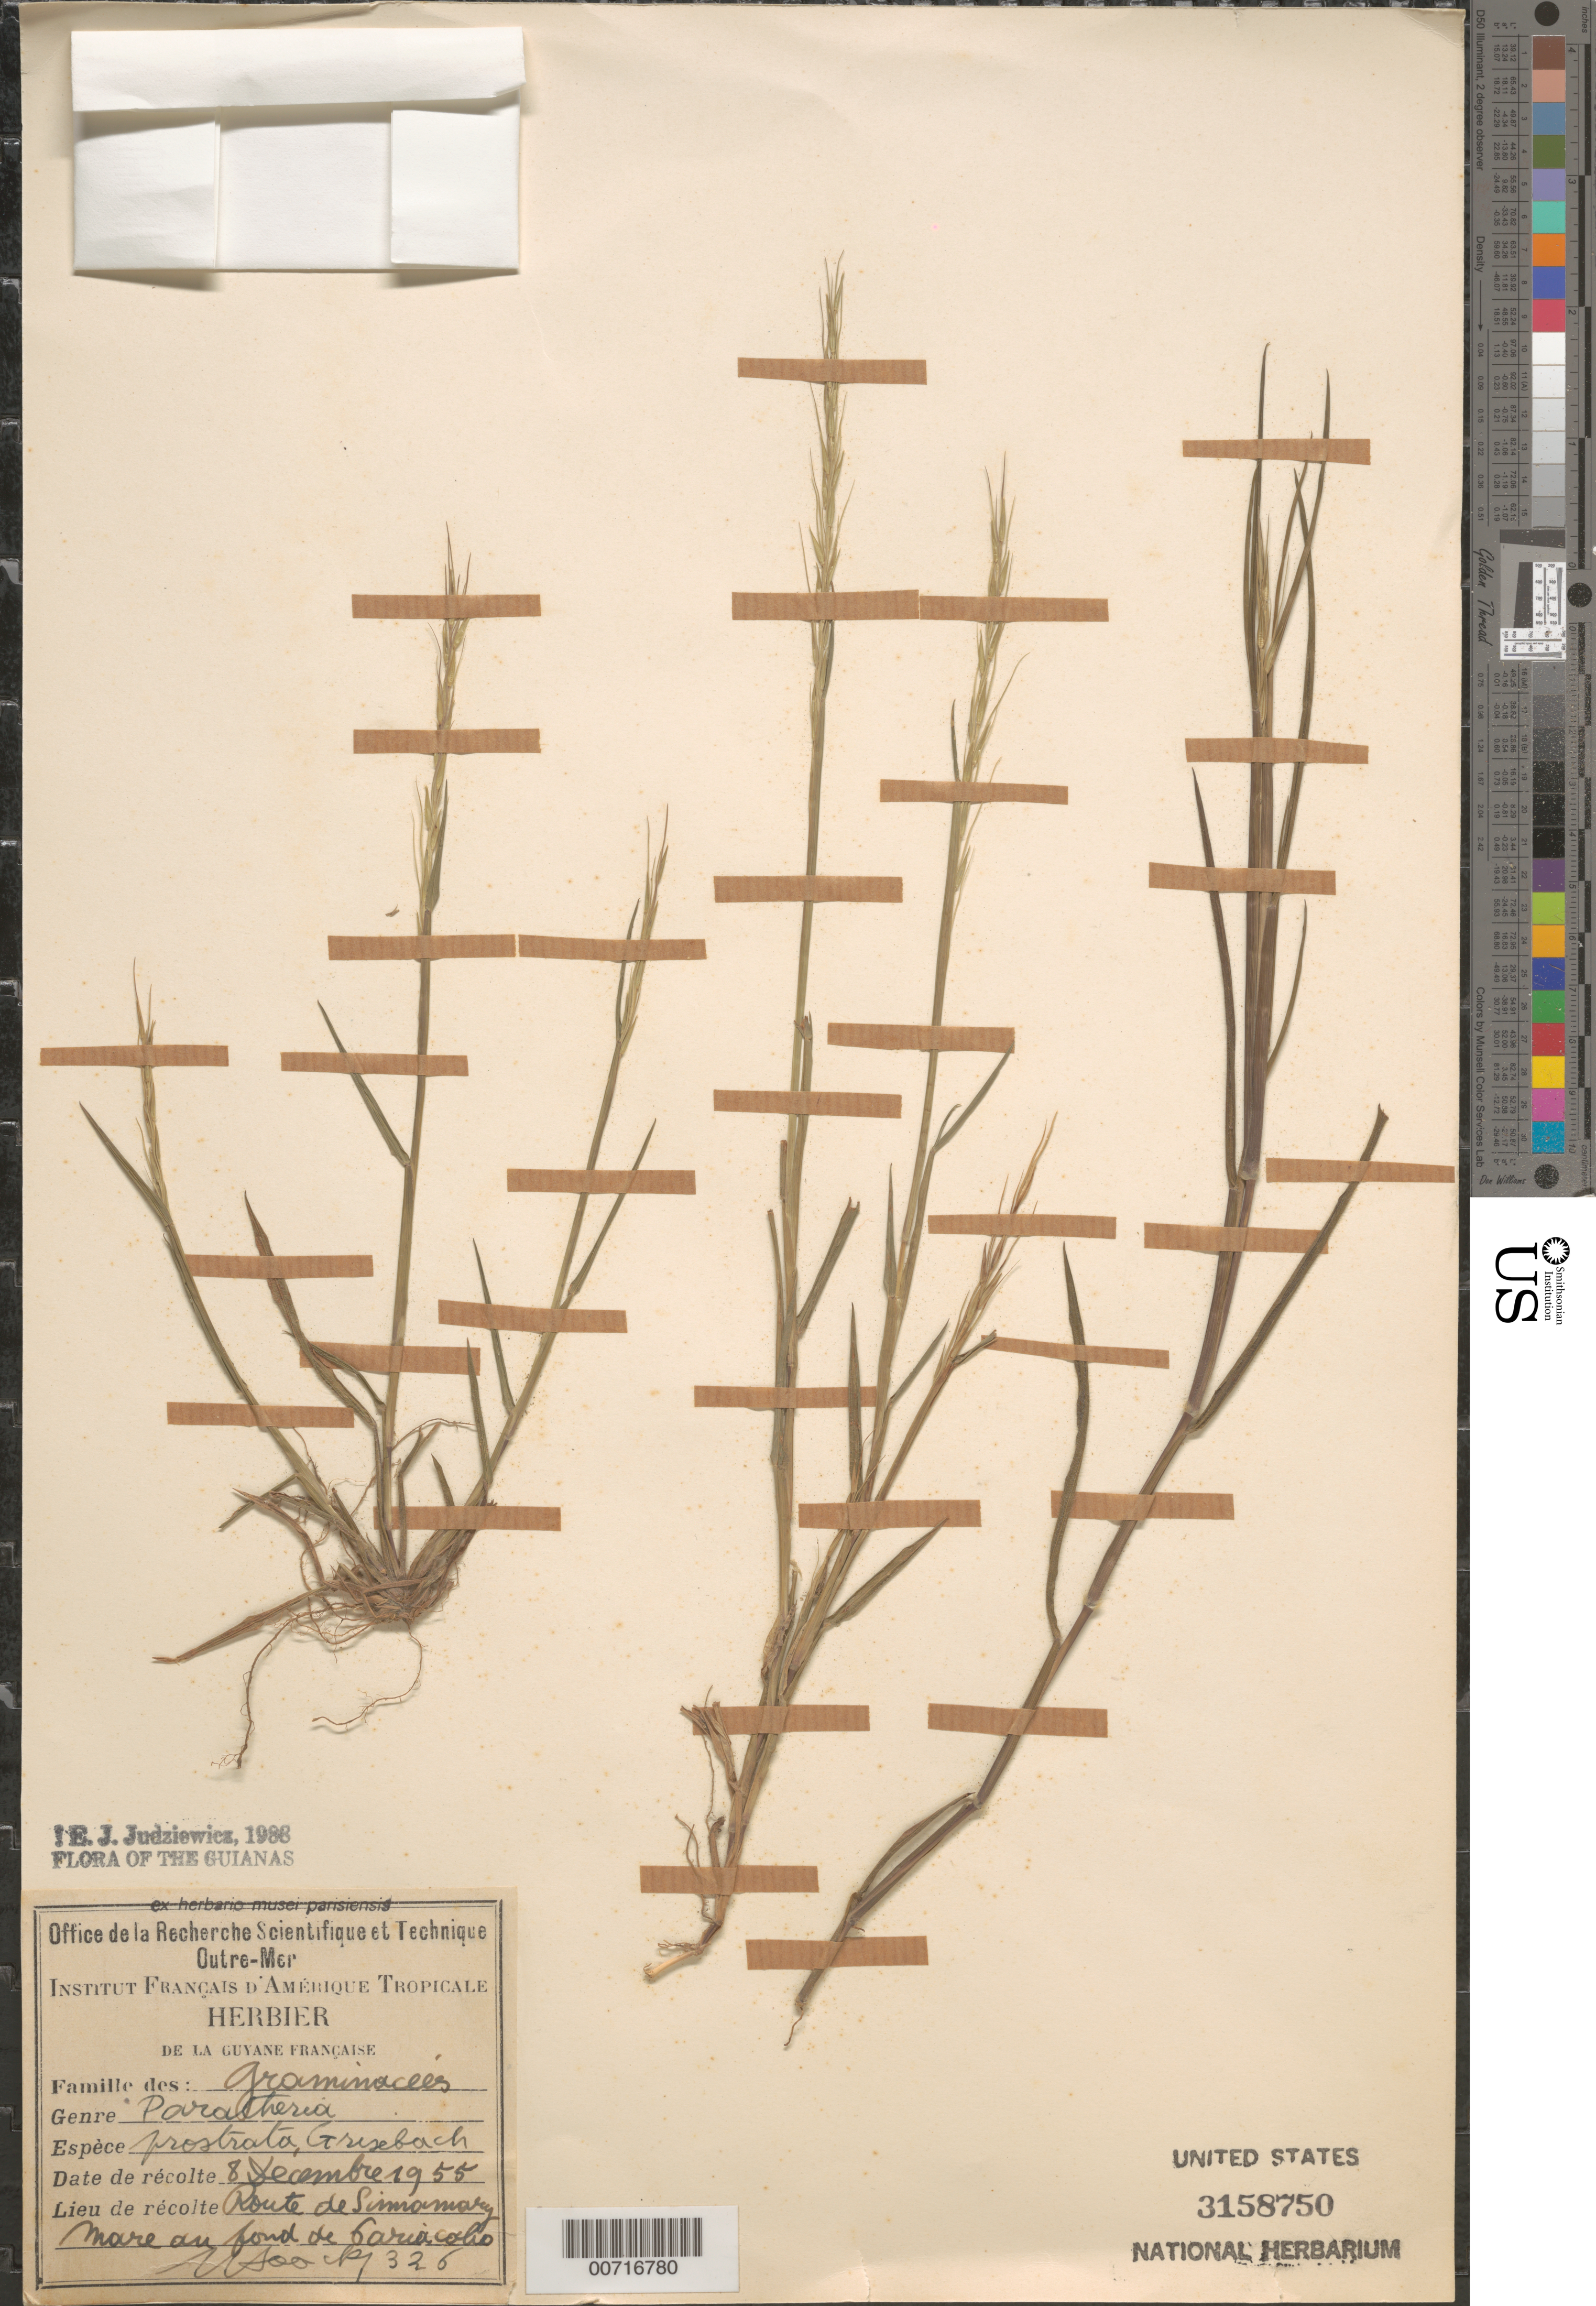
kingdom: Plantae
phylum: Tracheophyta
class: Liliopsida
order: Poales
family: Poaceae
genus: Paratheria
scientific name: Paratheria prostrata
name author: Griseb.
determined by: Judziewicz, E. J.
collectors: J. Hoock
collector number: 326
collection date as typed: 8-Dec-55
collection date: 1955-12-08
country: French Guiana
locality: Route de Sinnamary, Pariacabo, au fond de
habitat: Marais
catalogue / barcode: US 3158750